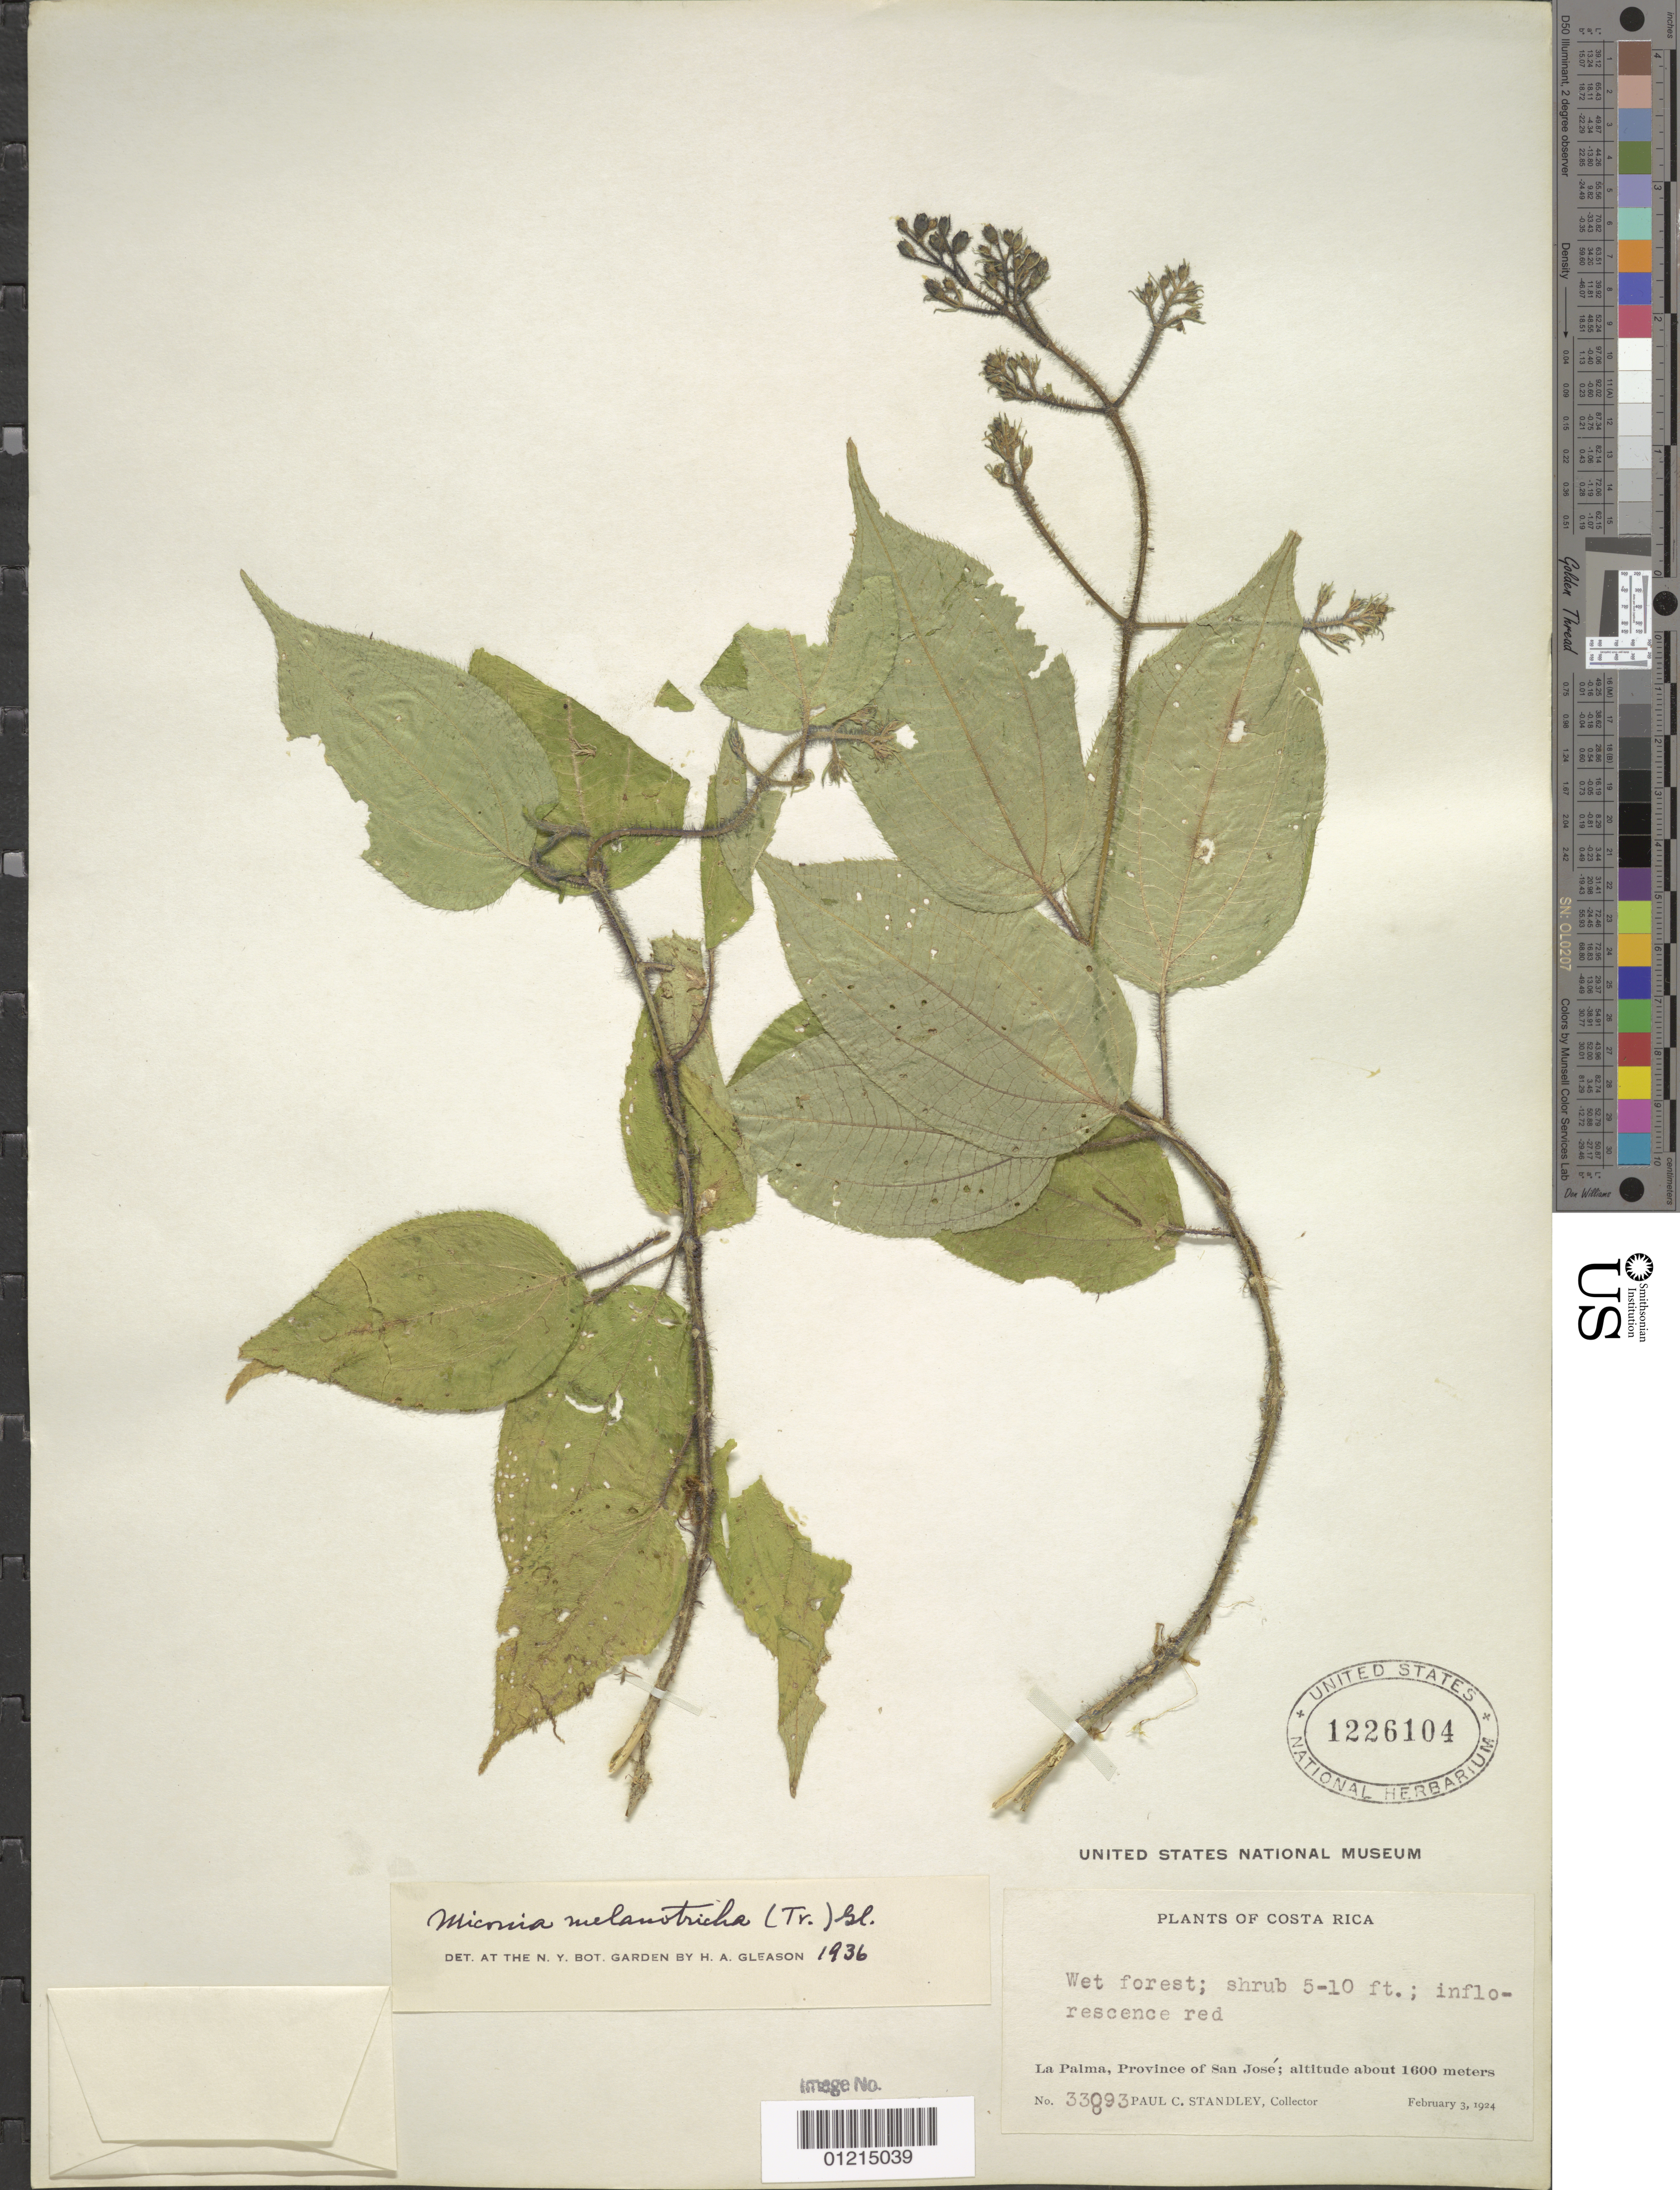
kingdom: Plantae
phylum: Tracheophyta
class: Magnoliopsida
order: Myrtales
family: Melastomataceae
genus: Miconia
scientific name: Miconia melanotricha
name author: (Triana) Gleason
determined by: Gleason, H. A.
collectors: P. C. Standley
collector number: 33893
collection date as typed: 03 Feb 1924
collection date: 1924-02-03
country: Costa Rica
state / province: San José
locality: La Palma, Province of San José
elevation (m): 1600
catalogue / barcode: US 1226104